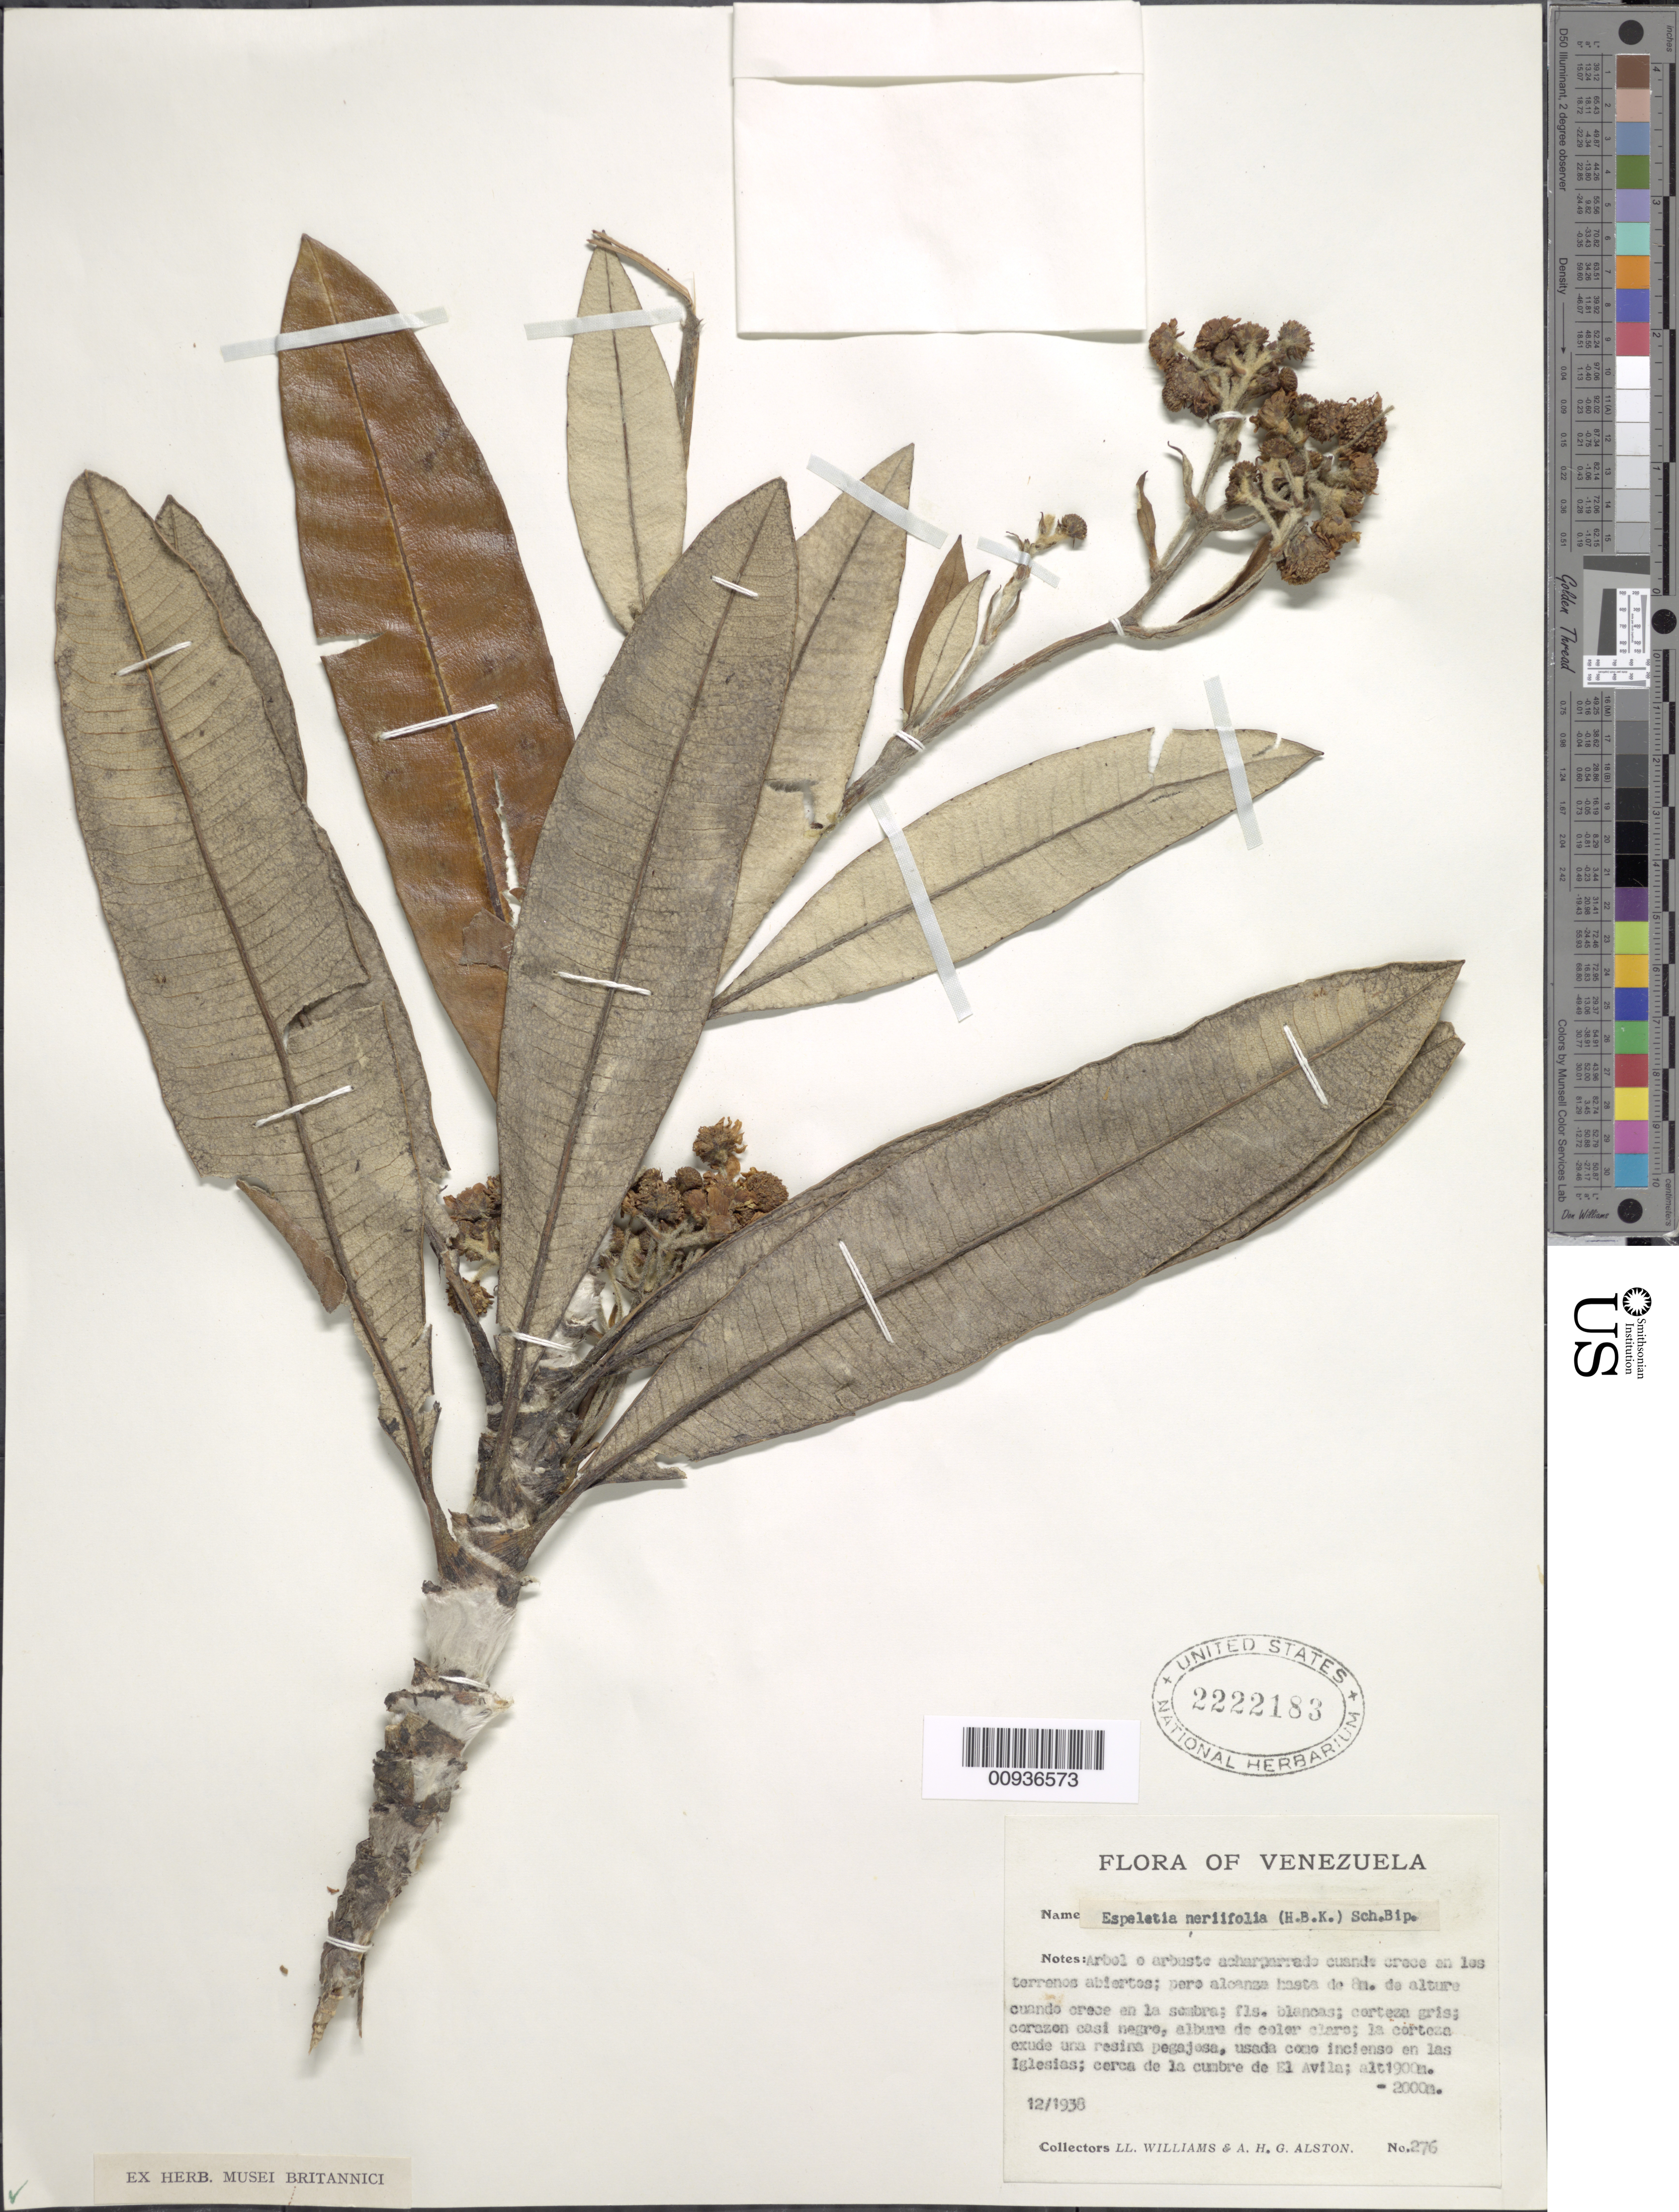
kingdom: Plantae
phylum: Tracheophyta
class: Magnoliopsida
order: Asterales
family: Asteraceae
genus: Libanothamnus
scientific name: Libanothamnus neriifolius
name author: (Sch. Bip. ex Wedd.) Ernst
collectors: Ll. Williams & A. H. Alston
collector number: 276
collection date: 1938-12-01/1938-12-31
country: Venezuela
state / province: Miranda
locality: Cerca de la Cumbre de El Avila.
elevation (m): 1900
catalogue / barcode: US 2222183